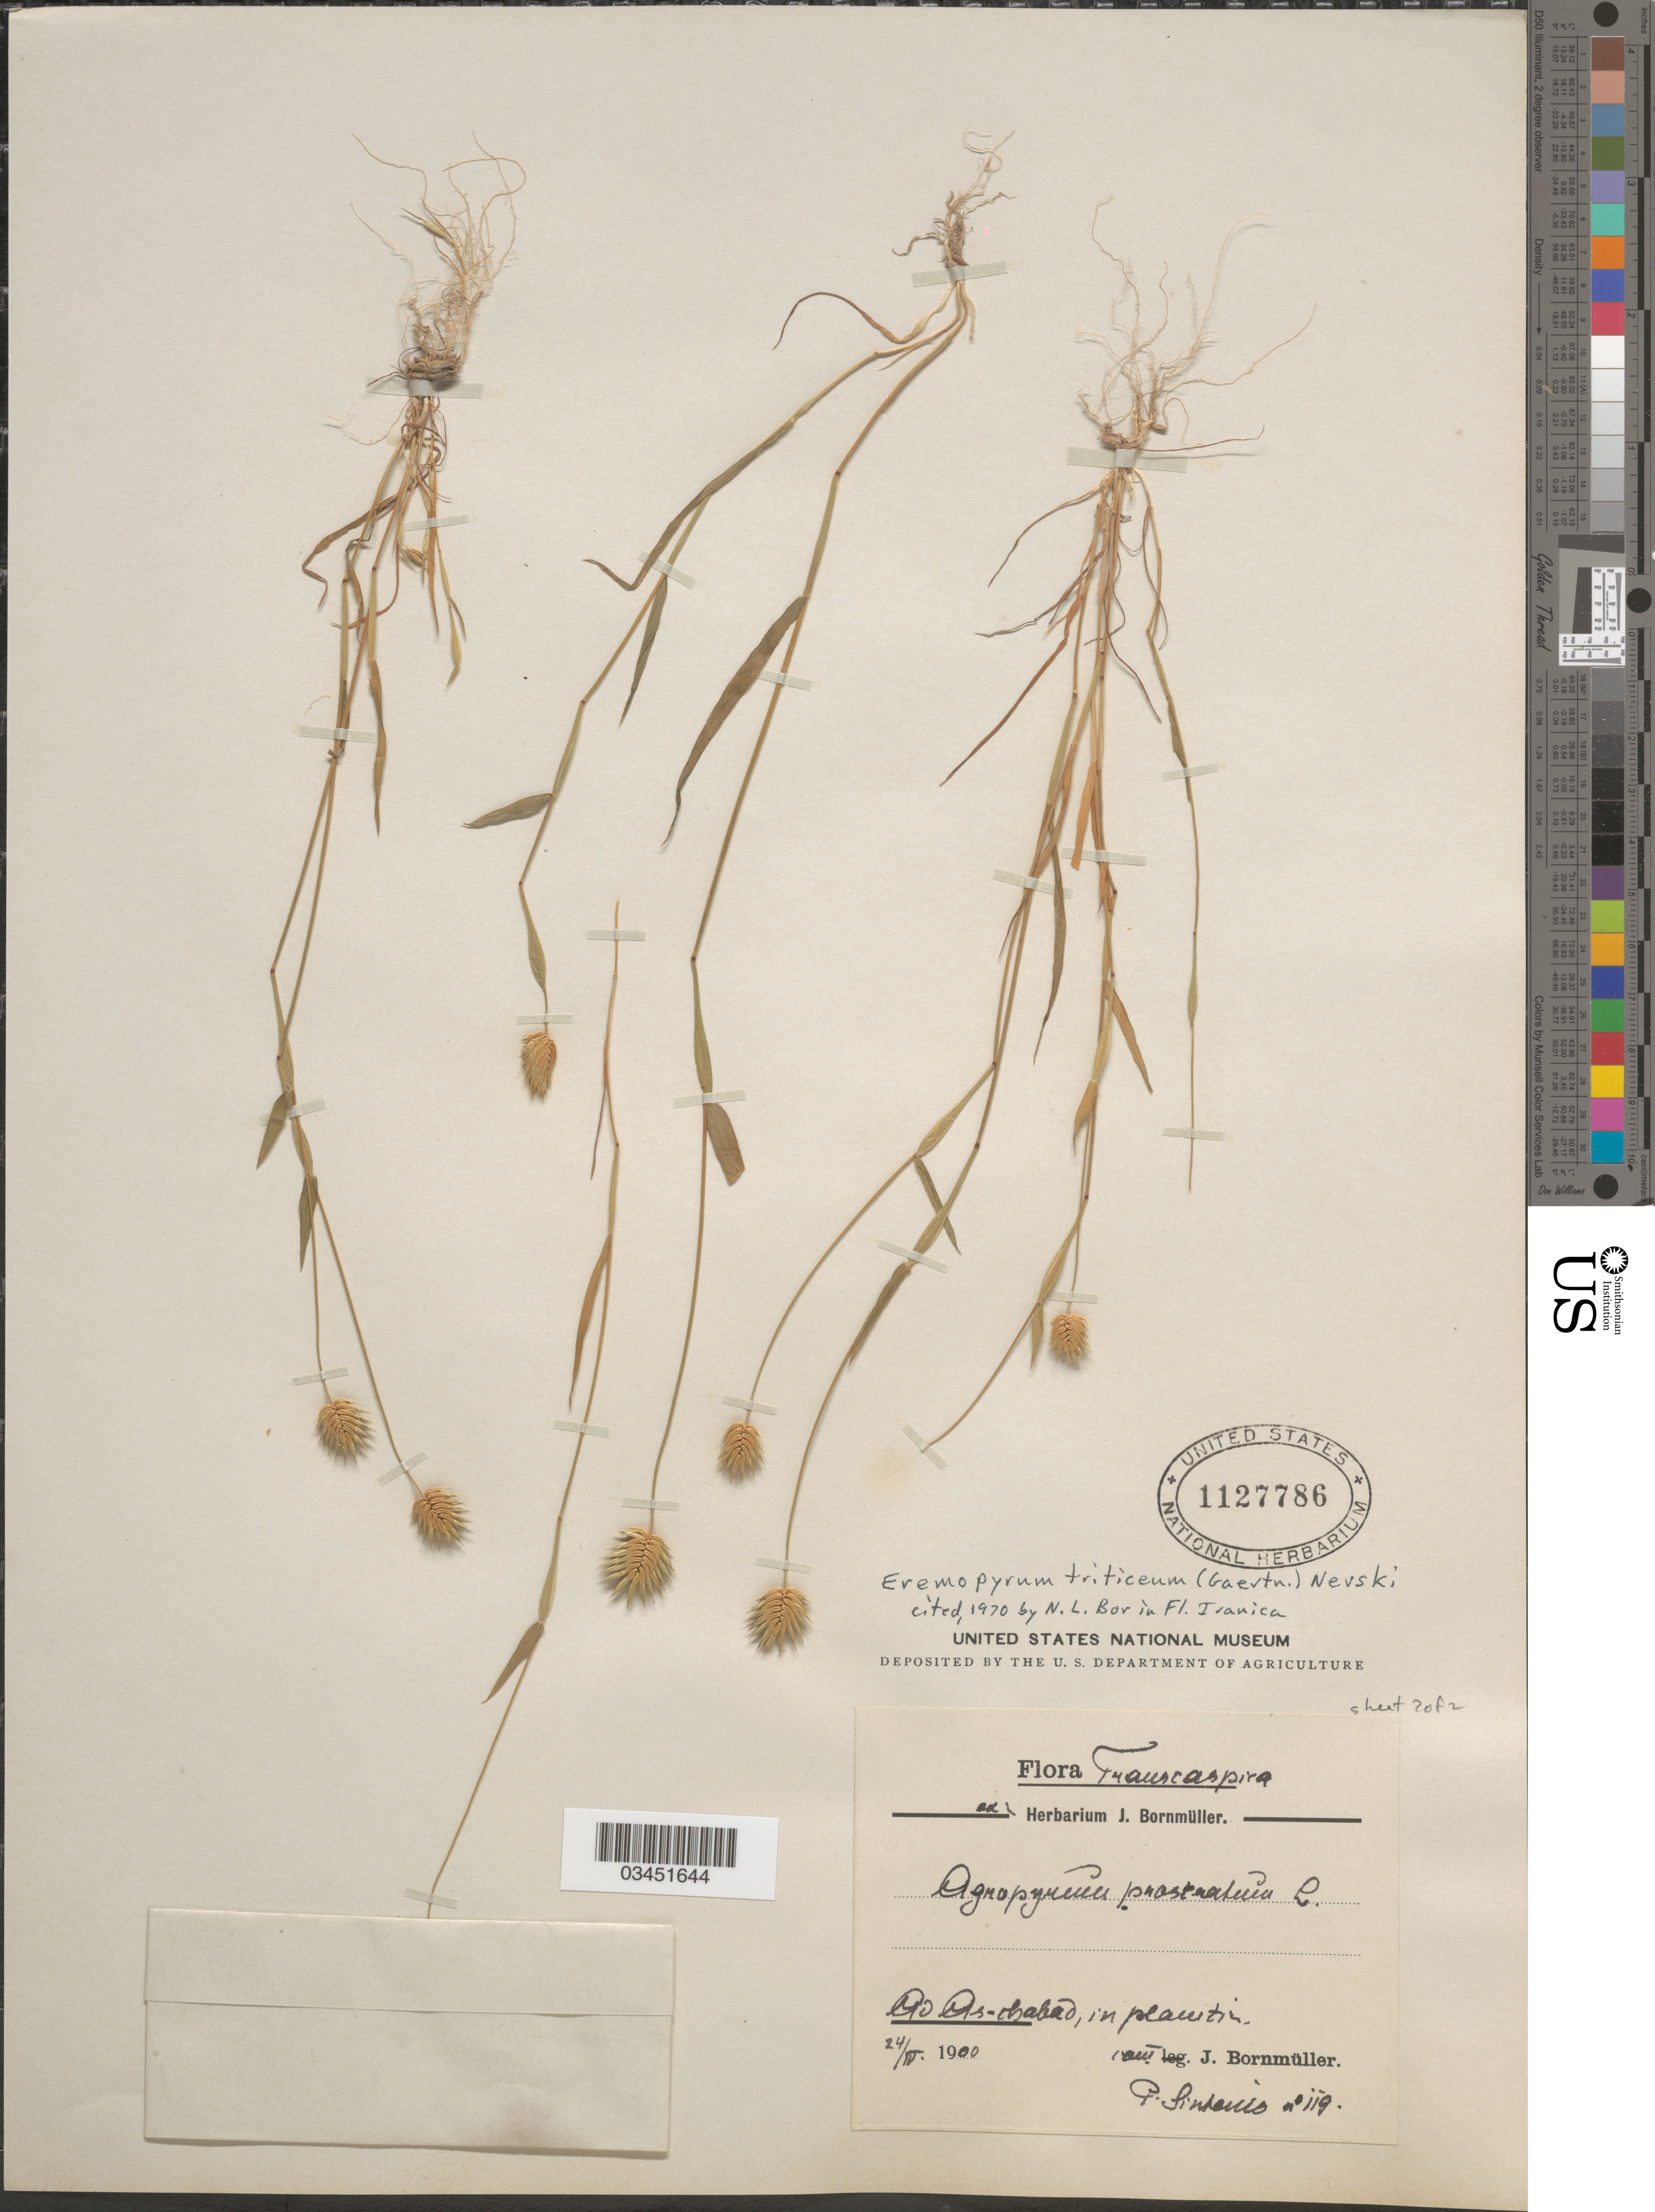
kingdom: Plantae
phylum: Tracheophyta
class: Liliopsida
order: Poales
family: Poaceae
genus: Eremopyrum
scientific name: Eremopyrum triticeum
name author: (Gaertn.) Nevski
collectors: P. Sintenis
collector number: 119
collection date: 1900-04-24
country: Turkmenistan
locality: Transcaspica. Ad As-chabad, in planitie.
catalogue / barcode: US 1127786